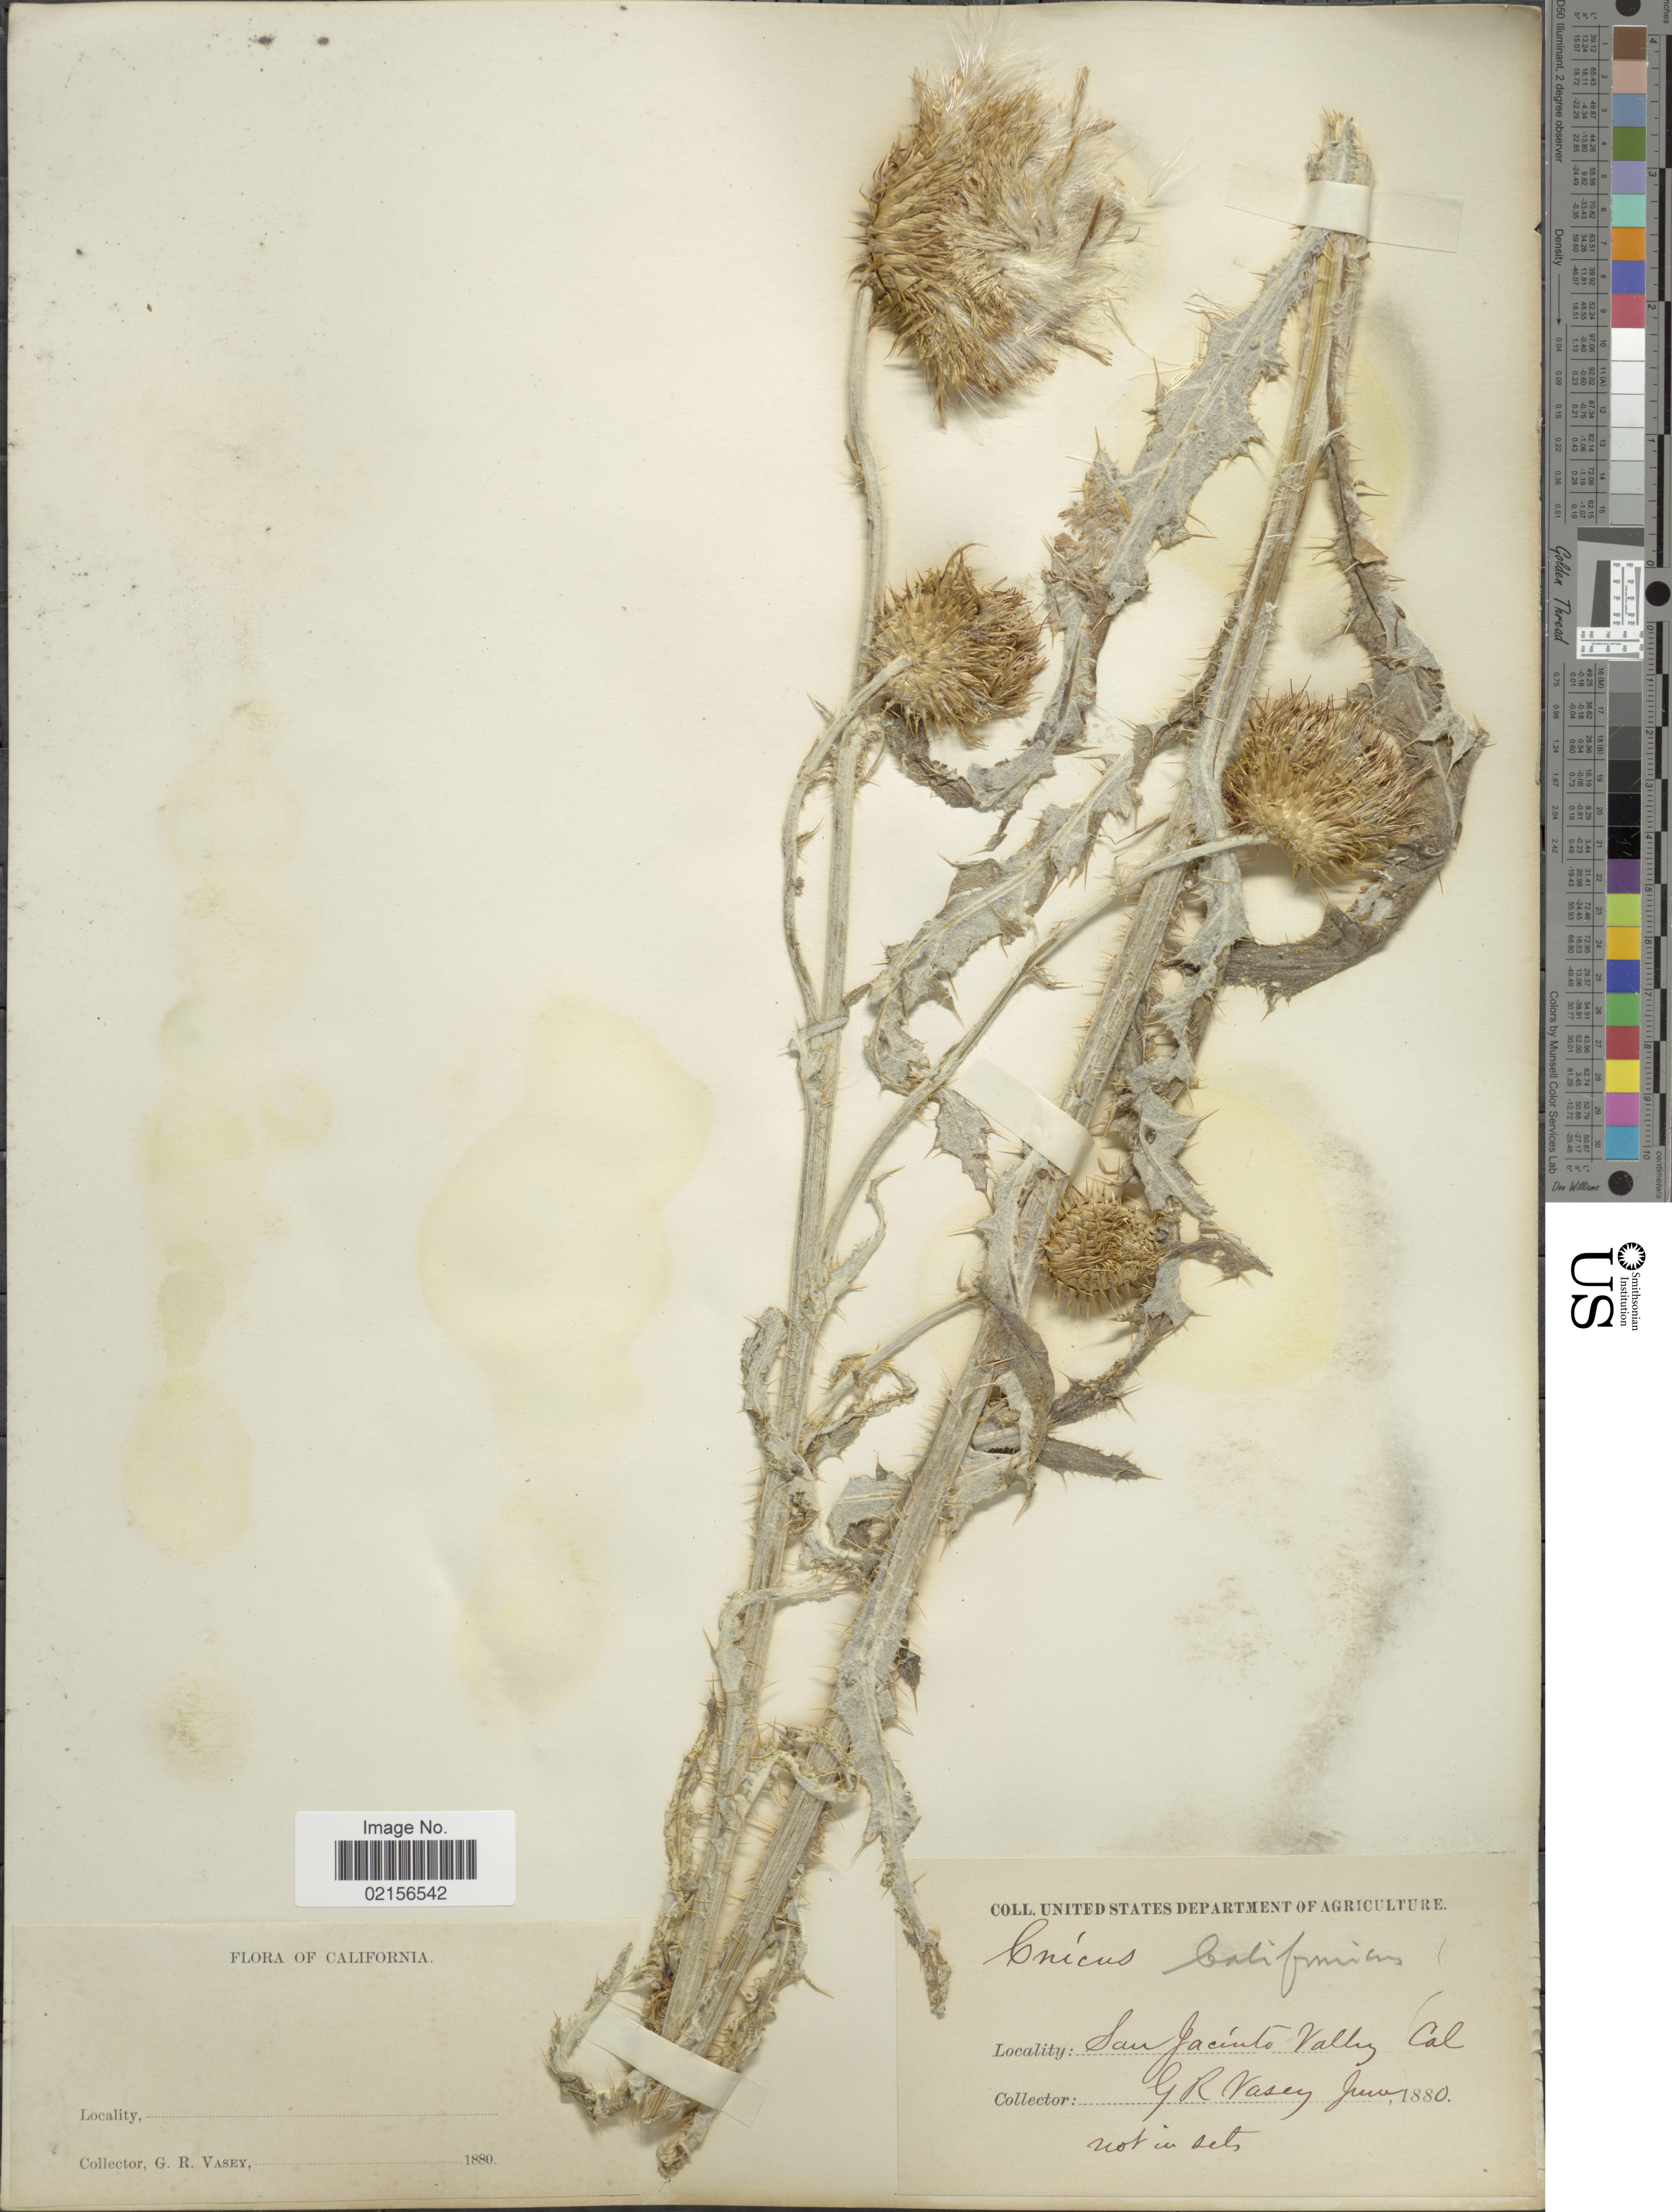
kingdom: Plantae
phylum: Tracheophyta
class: Magnoliopsida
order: Asterales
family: Asteraceae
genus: Cirsium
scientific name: Cirsium occidentale var. californicum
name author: (A. Gray) D.J. Keil & C.E. Turner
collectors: G. R. Vasey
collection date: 1880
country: United States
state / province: California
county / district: Riverside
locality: San Jacinto Valley